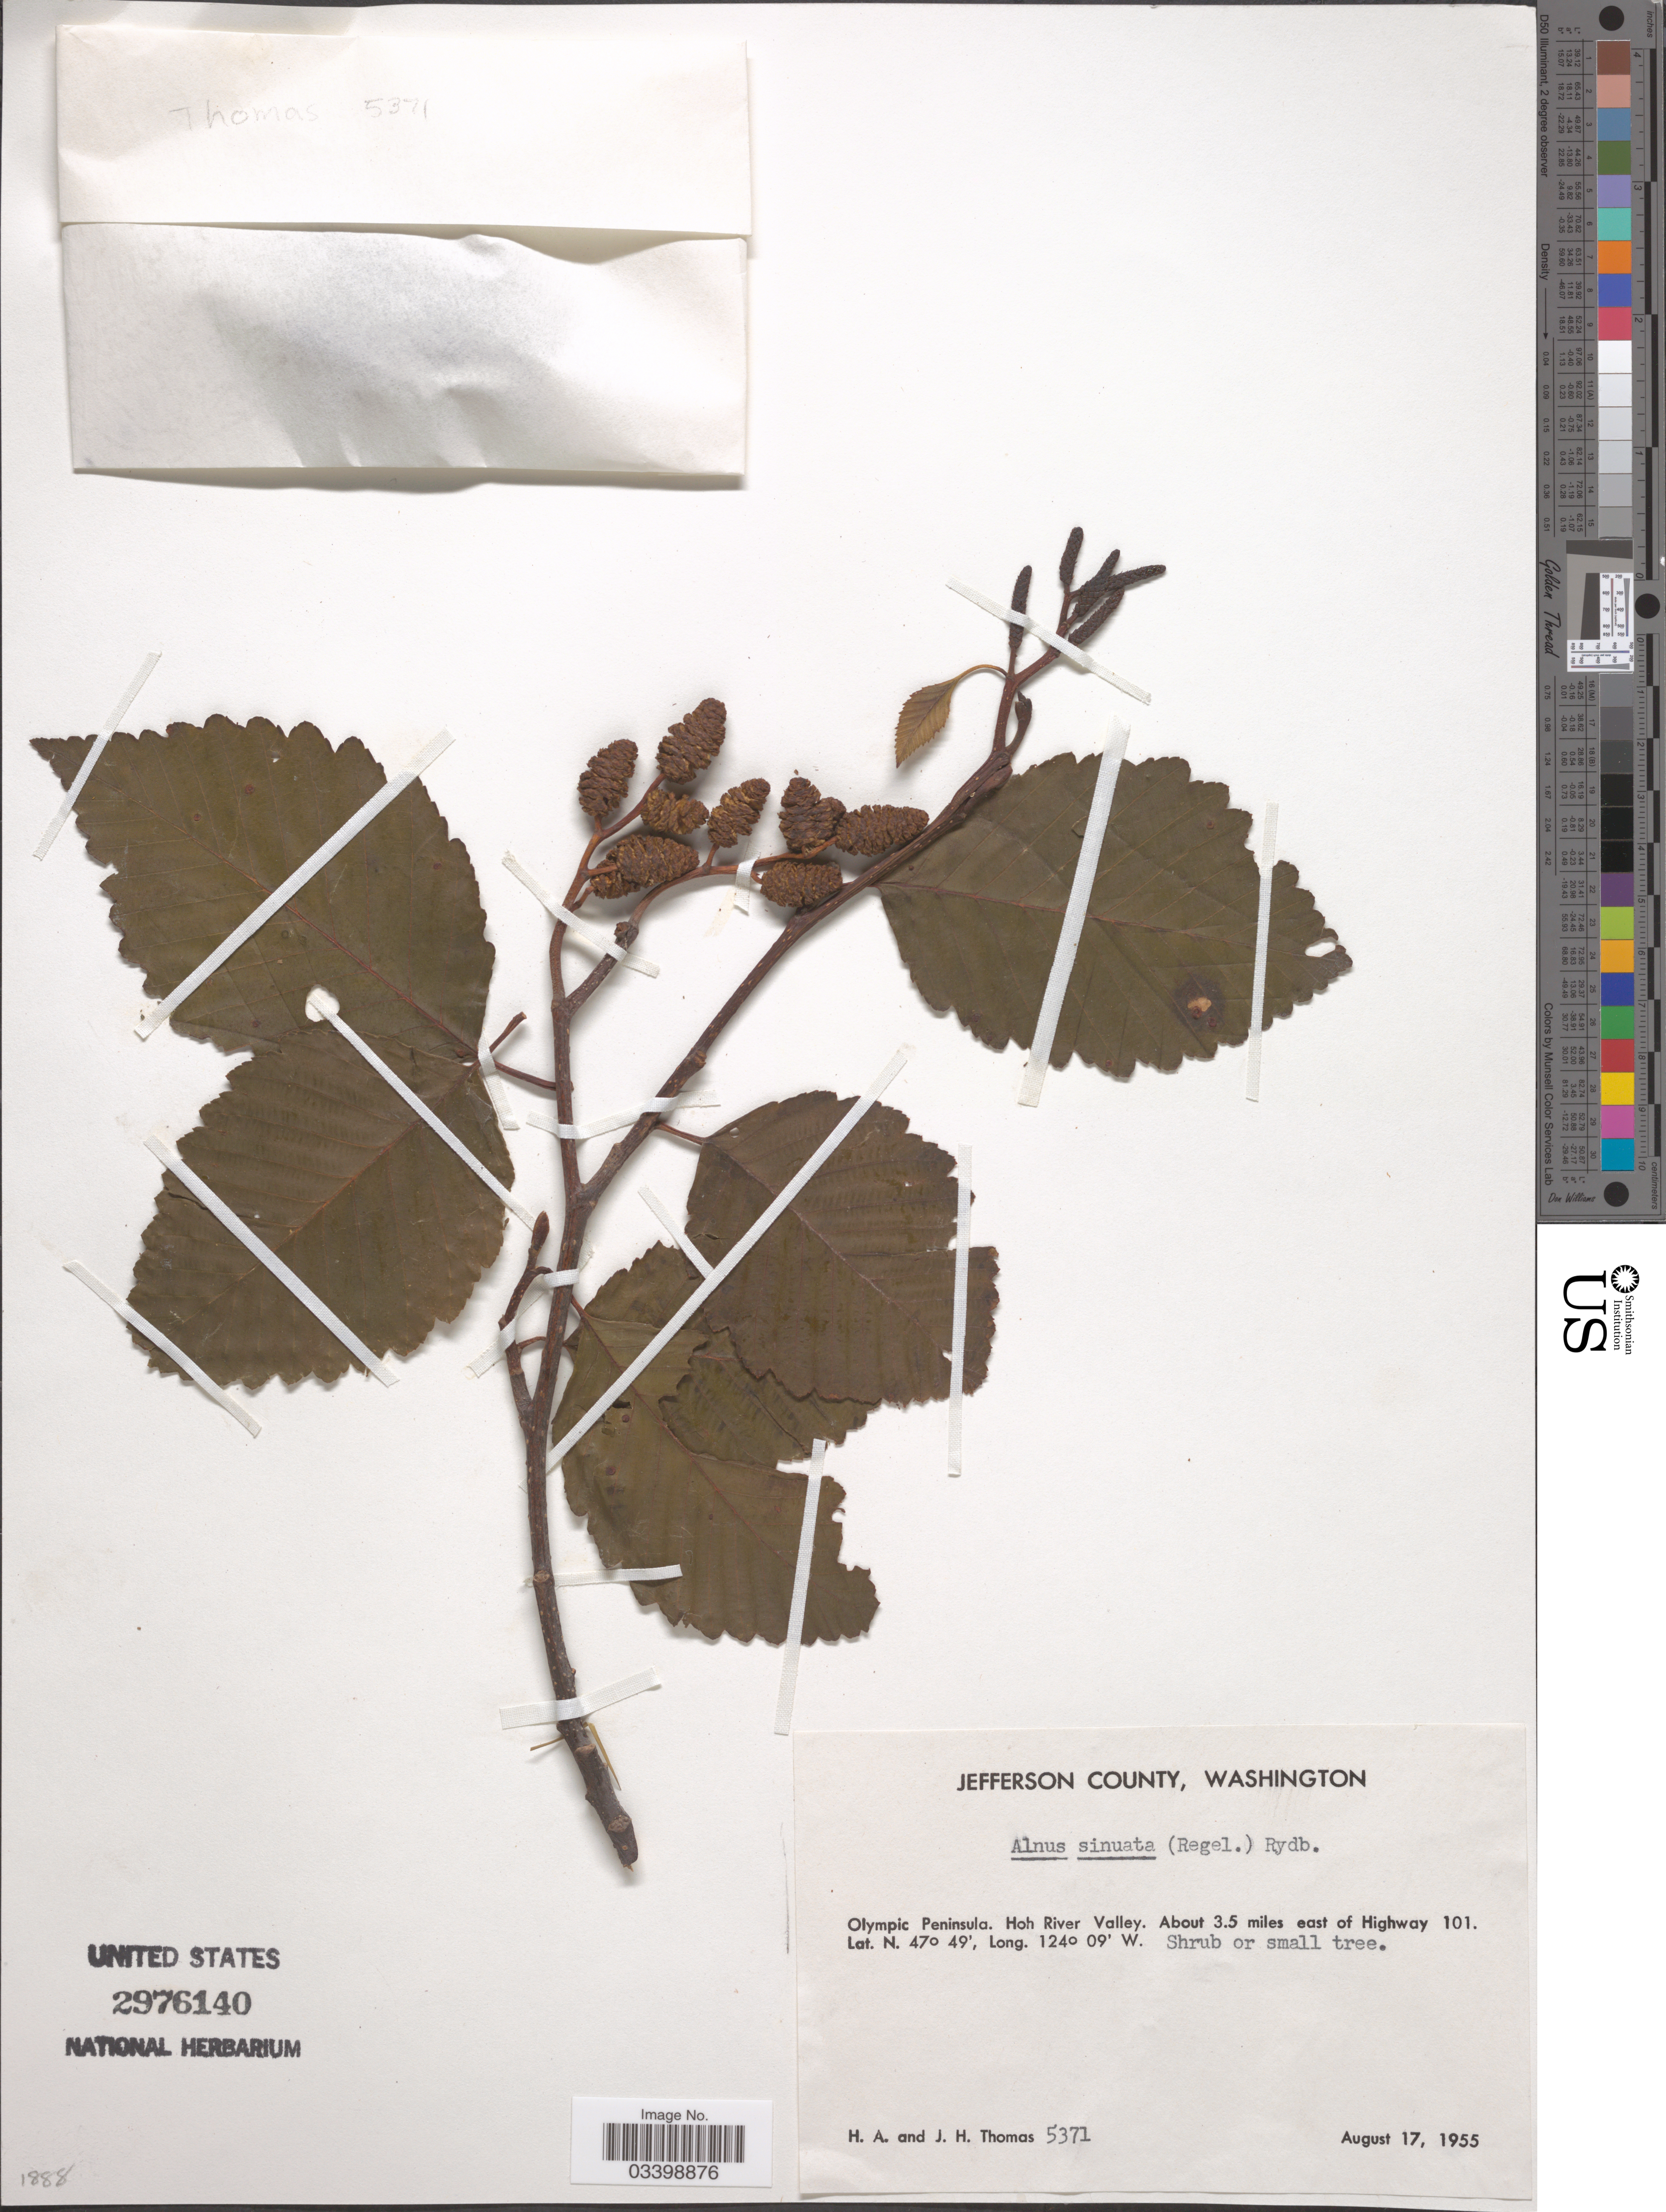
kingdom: Plantae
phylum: Tracheophyta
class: Magnoliopsida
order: Fagales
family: Betulaceae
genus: Alnus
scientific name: Alnus viridis subsp. sinuata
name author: Regel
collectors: H. Thomas & J. H. Thomas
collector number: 5371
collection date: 1955-08-17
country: United States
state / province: Washington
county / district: Jefferson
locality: Jefferson County. Olympic Peninsula. Hoh River Valley. About 3.5 miles east of Highway 101.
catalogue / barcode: US 2976140